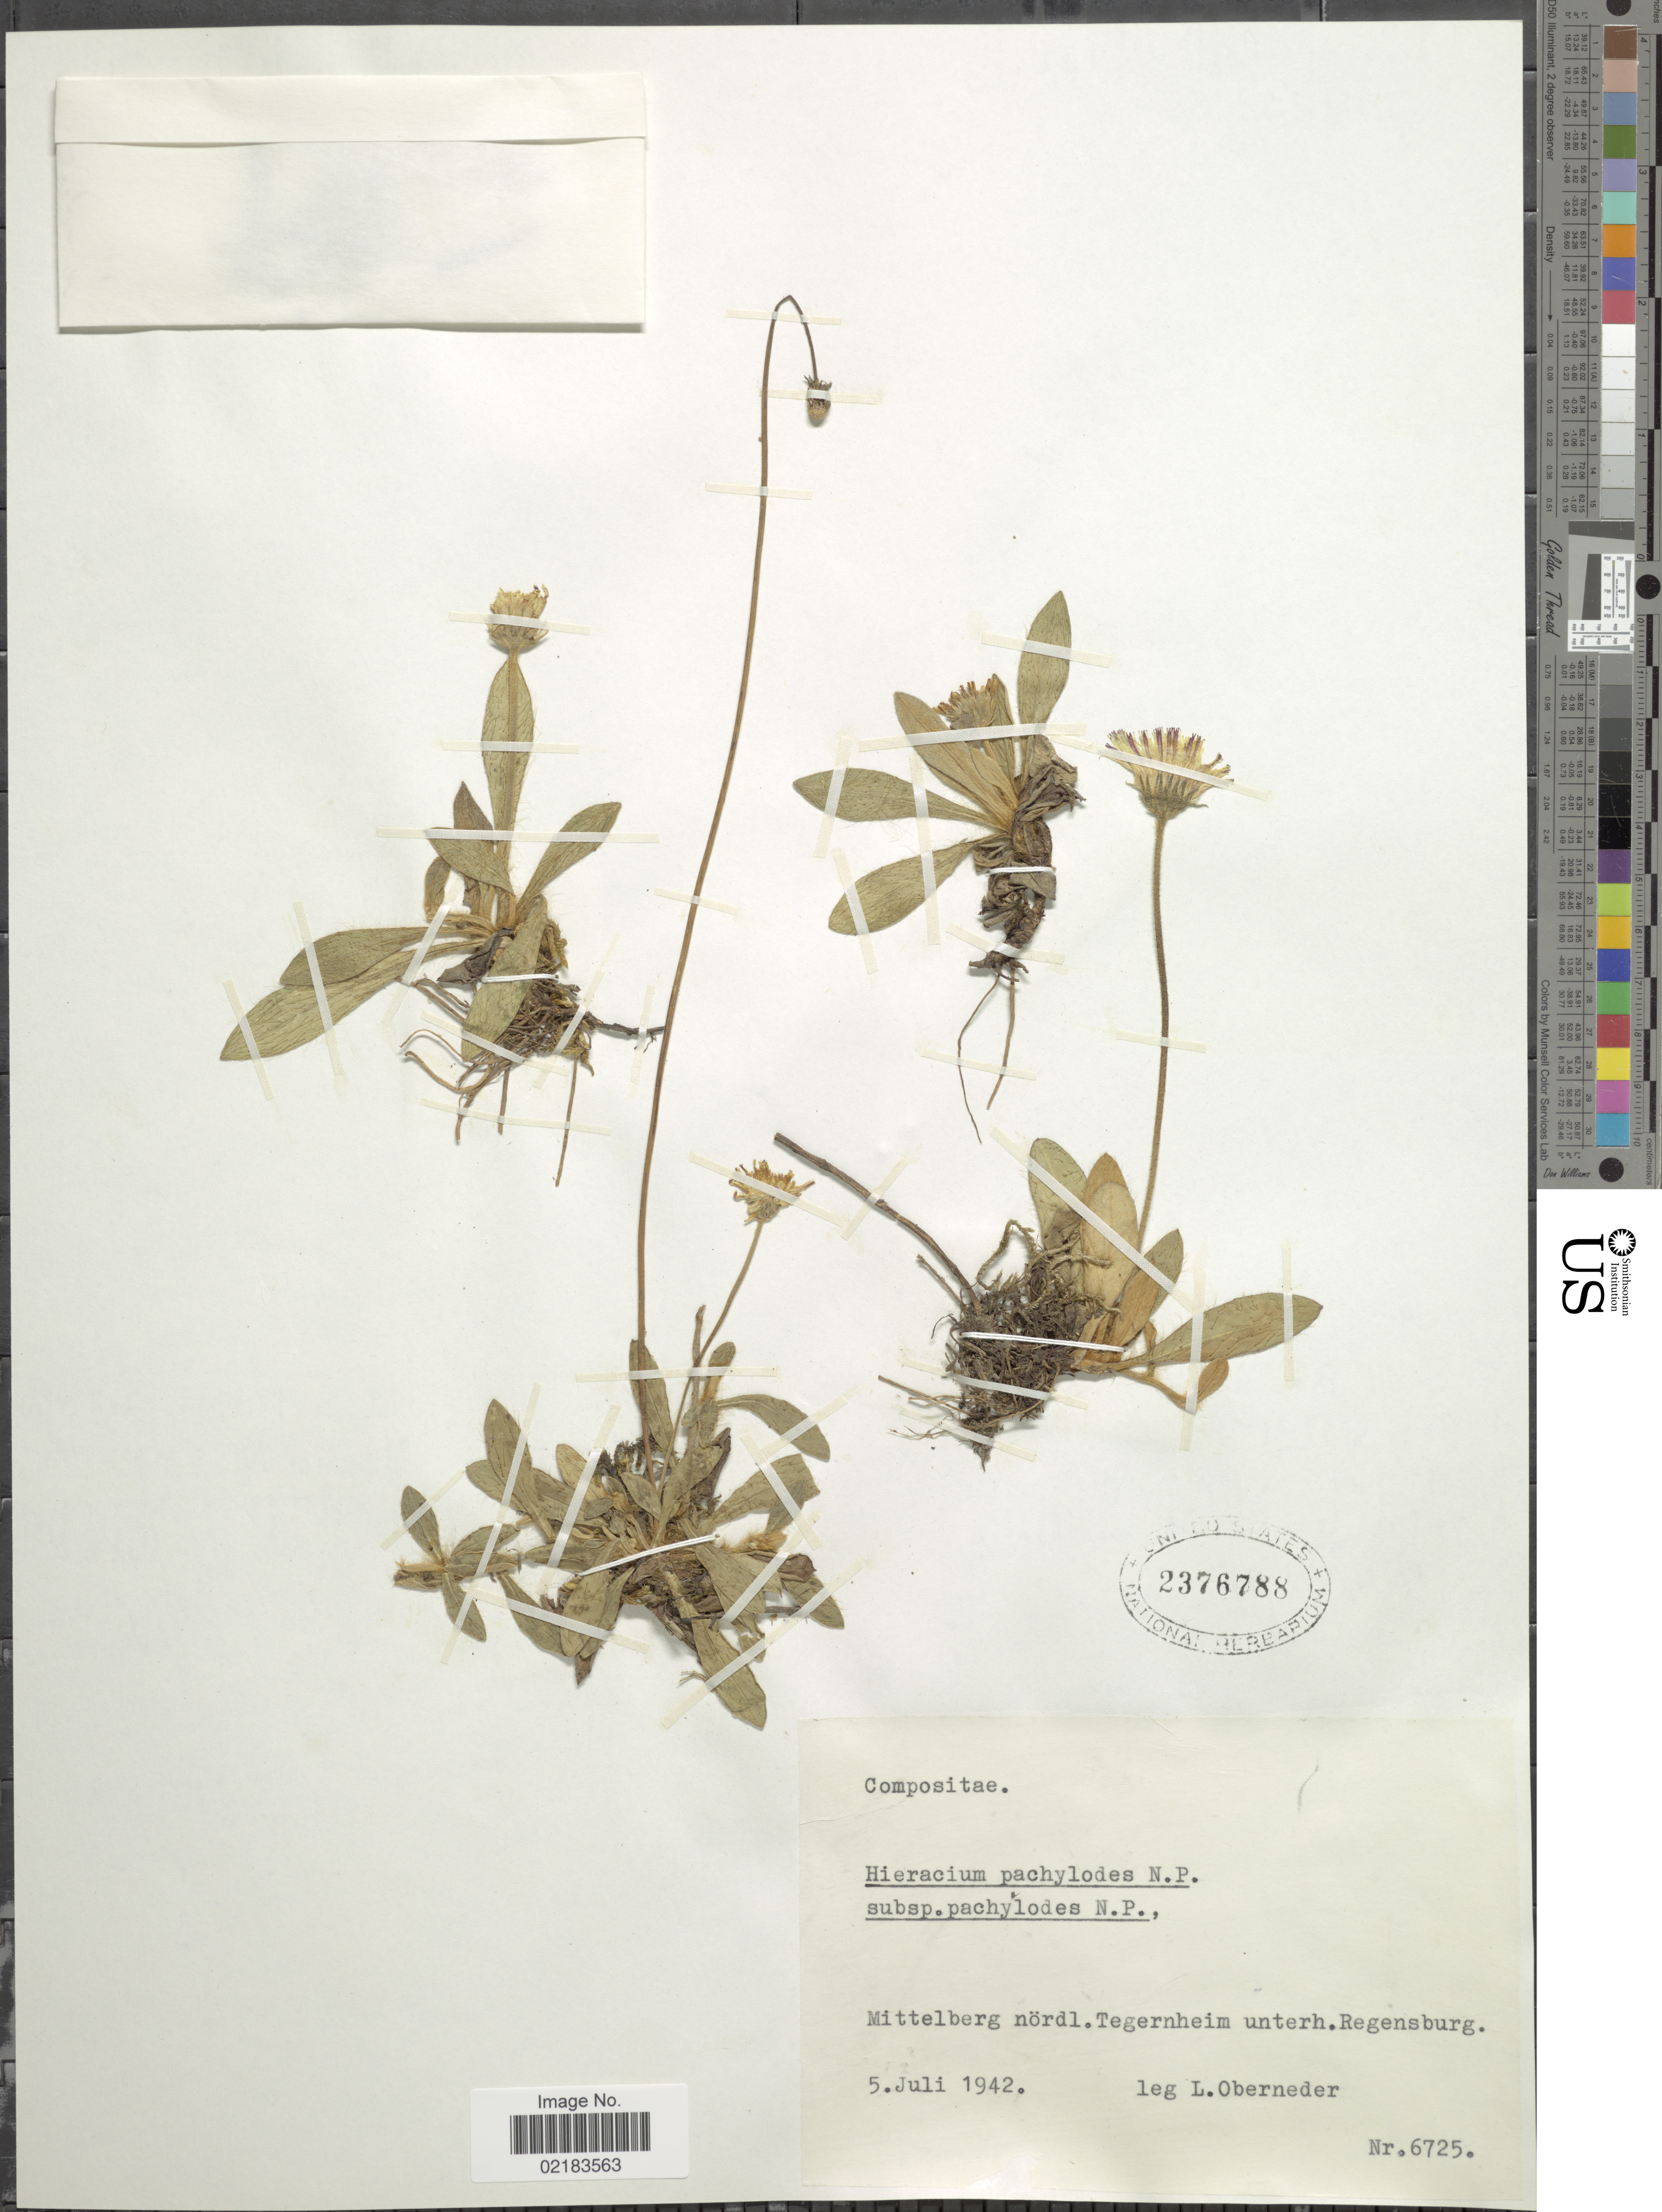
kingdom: Plantae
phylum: Tracheophyta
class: Magnoliopsida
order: Asterales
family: Asteraceae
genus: Hieracium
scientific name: Hieracium longisquama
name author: (Peter) Holub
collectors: L. Oberneder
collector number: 6725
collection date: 1942-07-05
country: Norway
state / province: Nordland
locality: Mittelberg nördl. Tegernheim unterh. Regensburg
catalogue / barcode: US 2376788